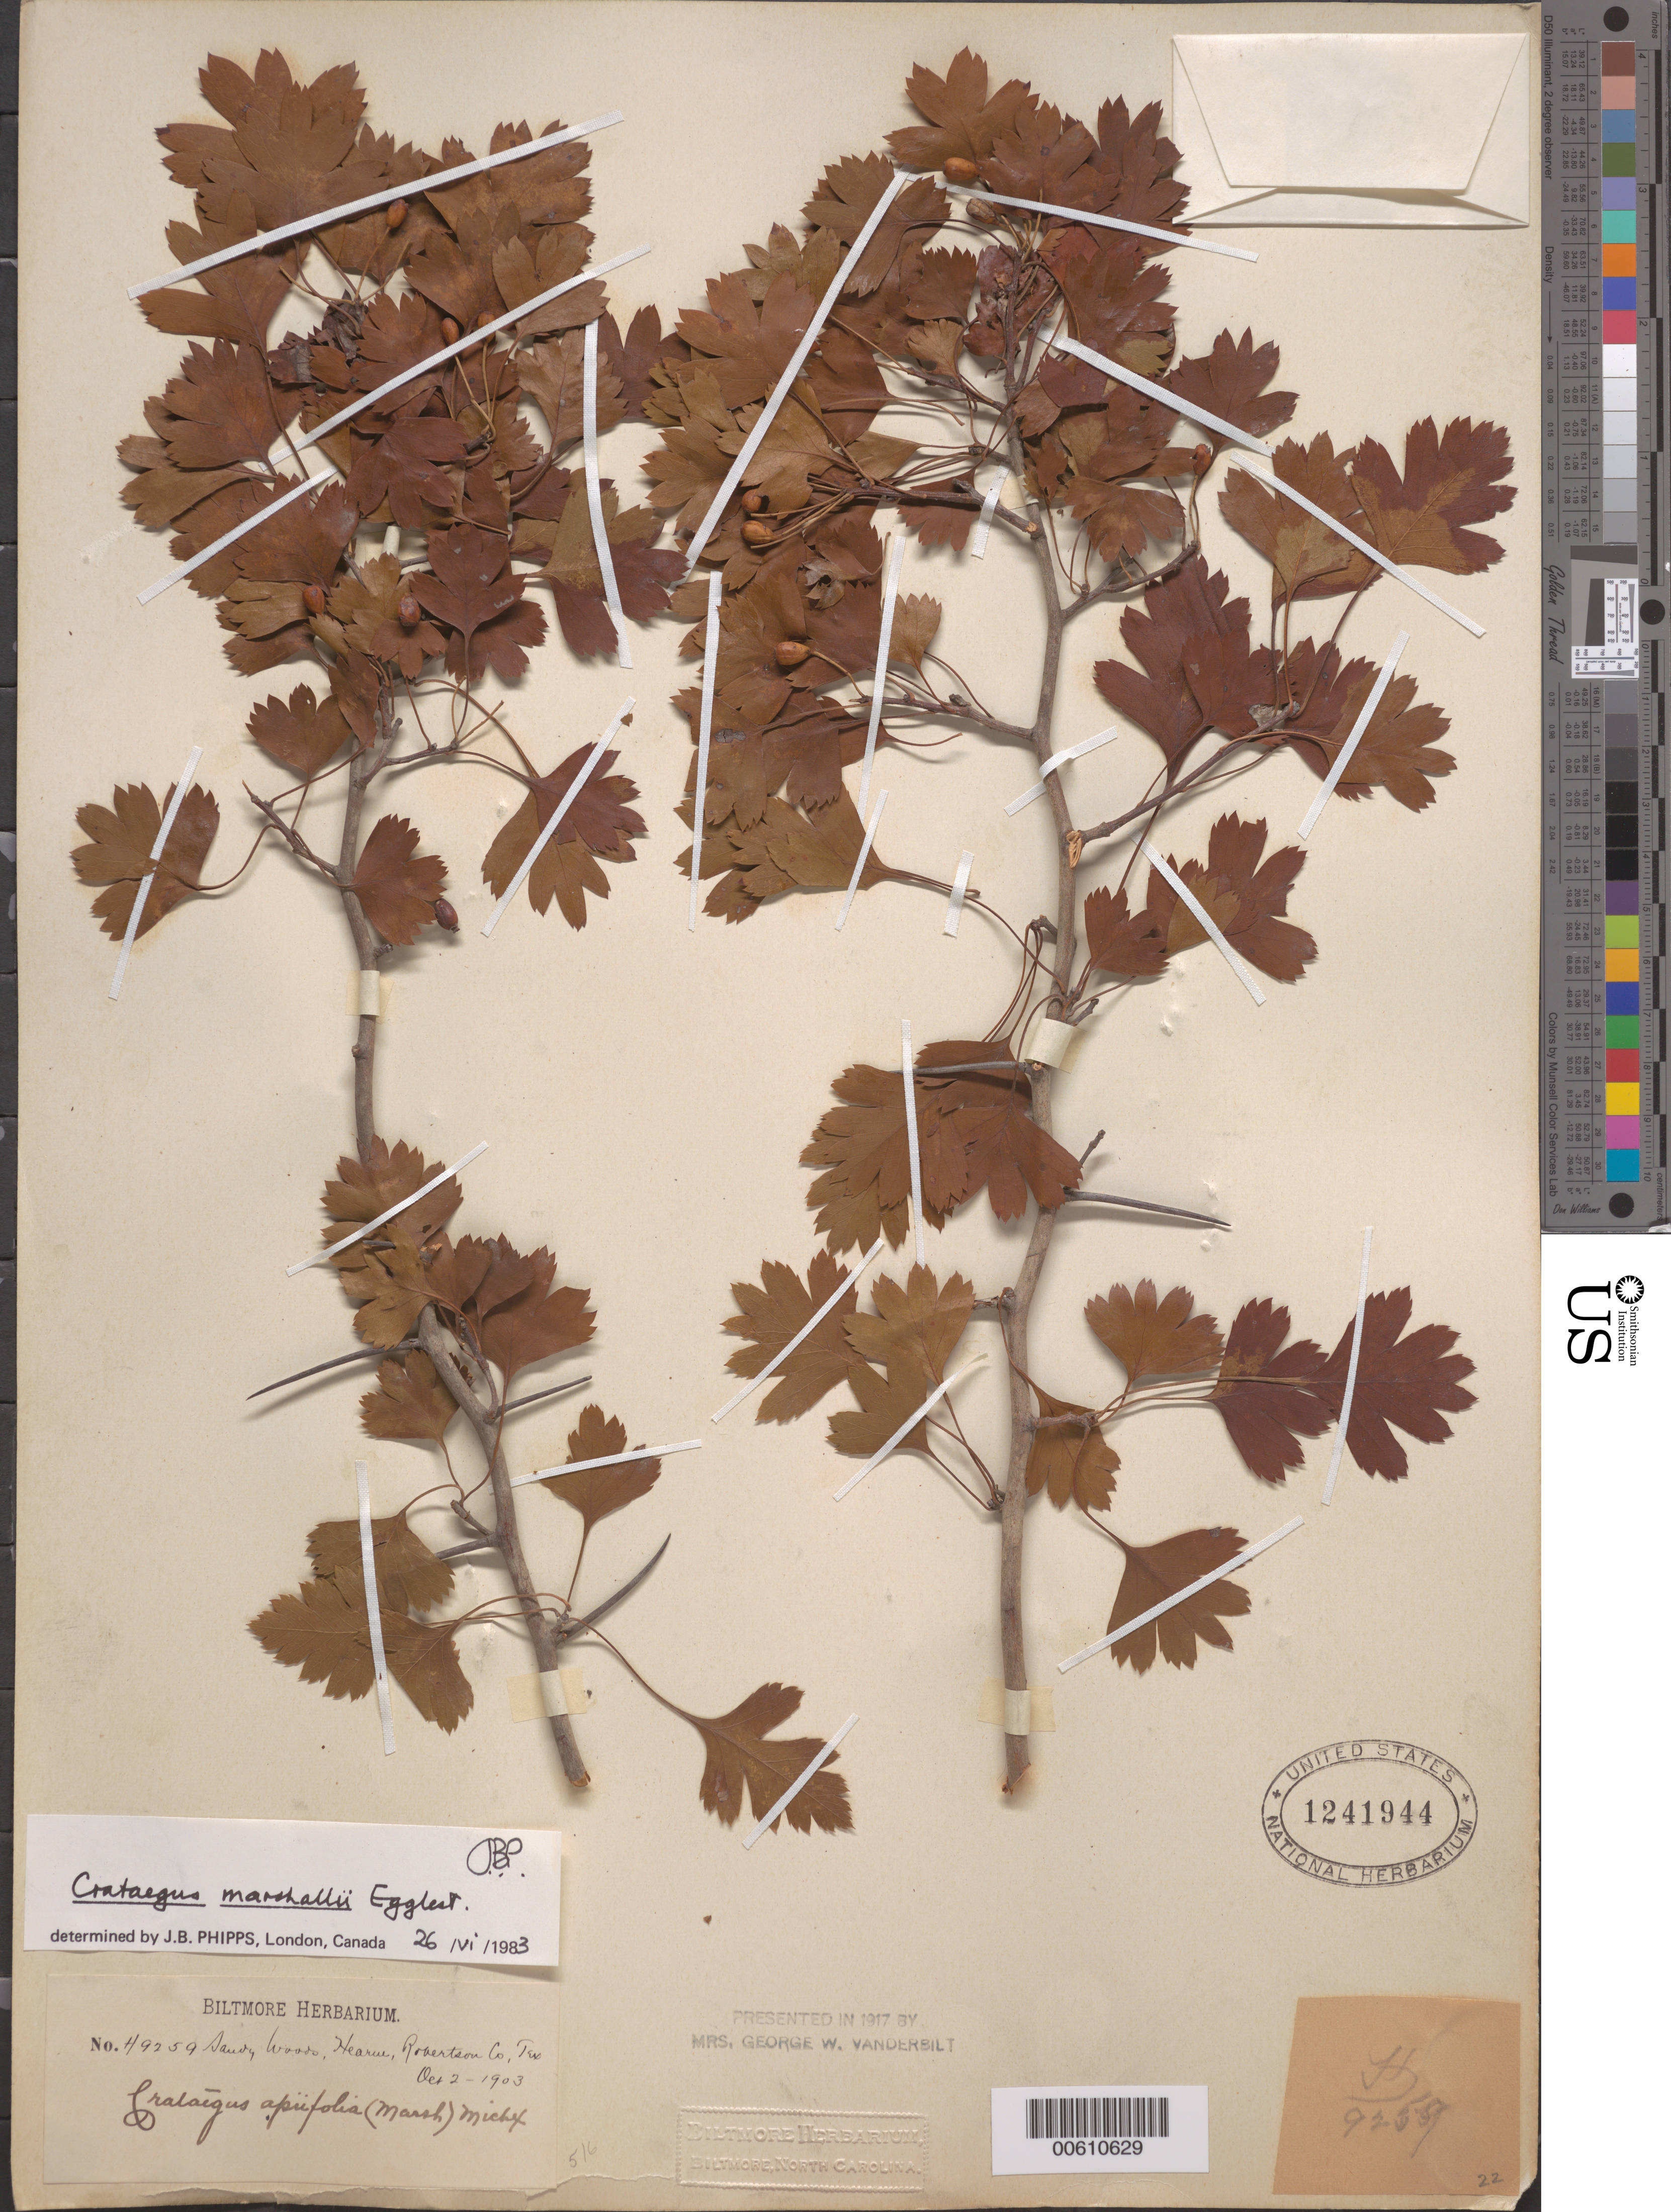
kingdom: Plantae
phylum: Tracheophyta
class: Magnoliopsida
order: Rosales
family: Rosaceae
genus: Crataegus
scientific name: Crataegus marshallii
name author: Eggl.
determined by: Phipps, James B., (UWO), University of Western Ontario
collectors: ex herb. Biltmore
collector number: H9259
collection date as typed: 02 Oct 1903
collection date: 1903-10-02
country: United States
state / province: Texas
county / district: Robertson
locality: Hearne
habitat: Sandy woods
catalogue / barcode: US 1241944